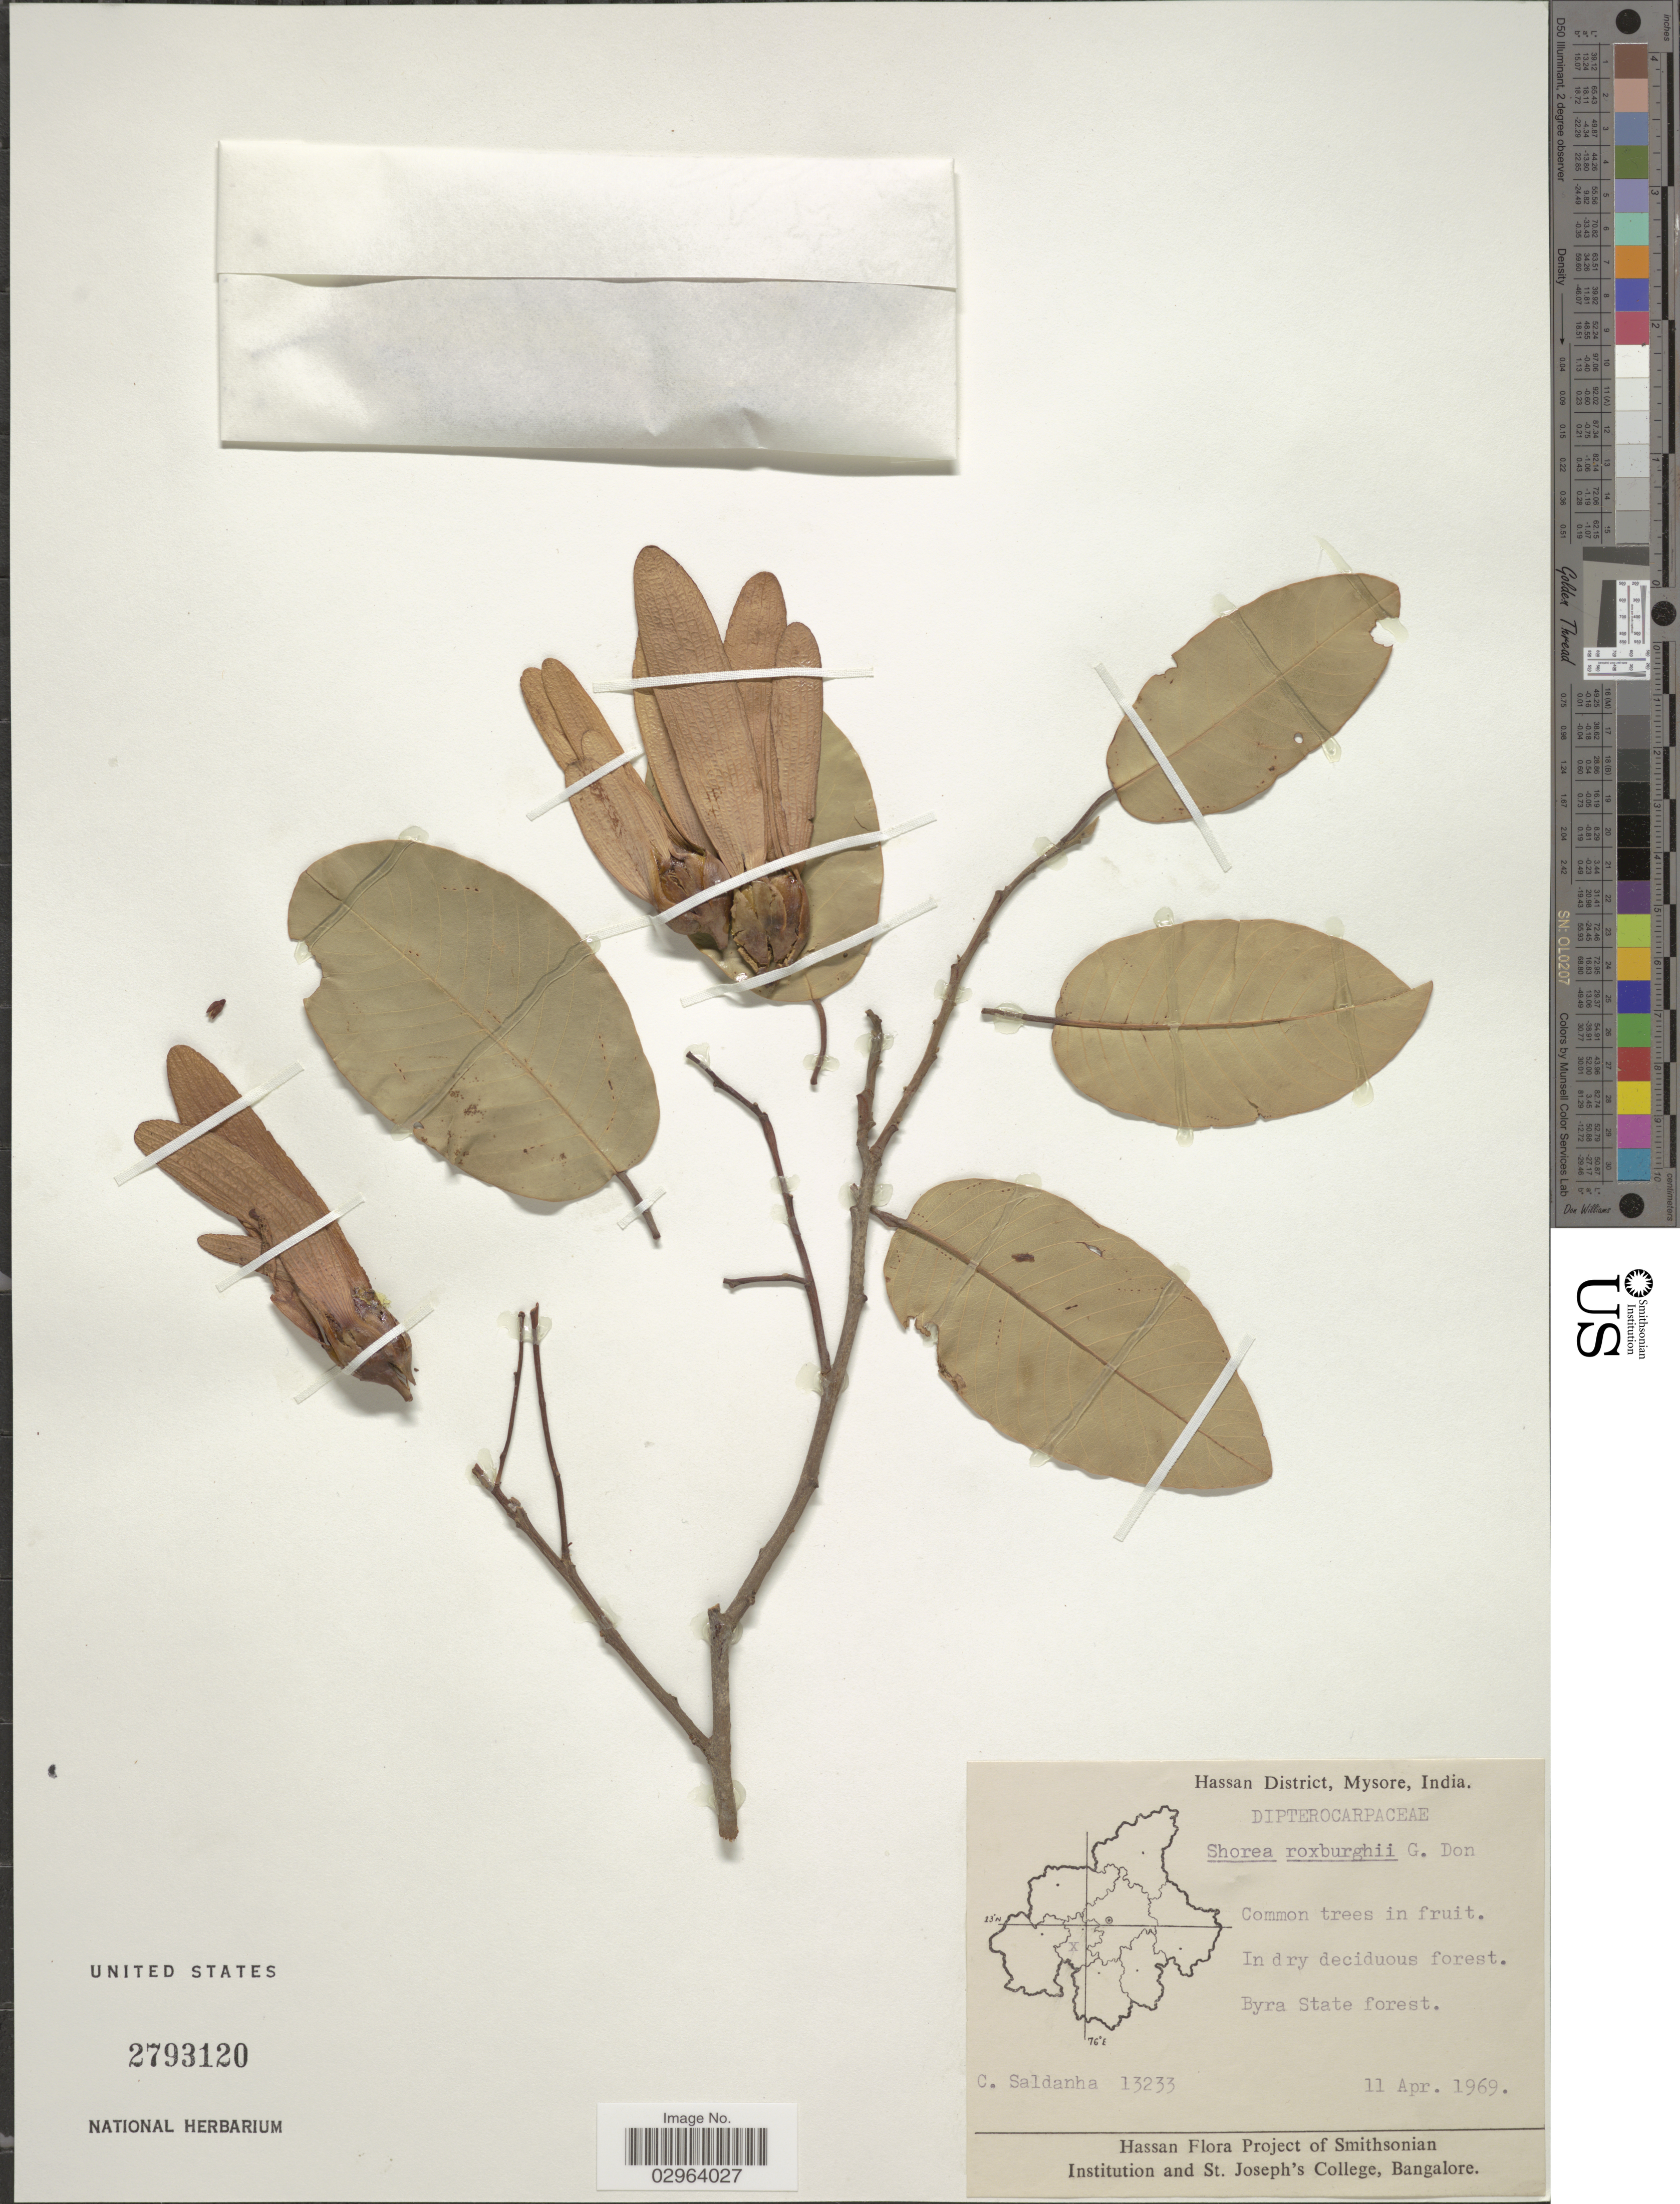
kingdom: Plantae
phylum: Tracheophyta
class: Magnoliopsida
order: Malvales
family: Dipterocarpaceae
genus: Anthoshorea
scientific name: Anthoshorea roxburghii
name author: (G. Don) P.S. Ashton & J. Heck.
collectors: C. Saldanha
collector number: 13233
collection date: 1969-04-11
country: India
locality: Hassan District, Mysore. Byra State forest.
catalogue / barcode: US 2793120